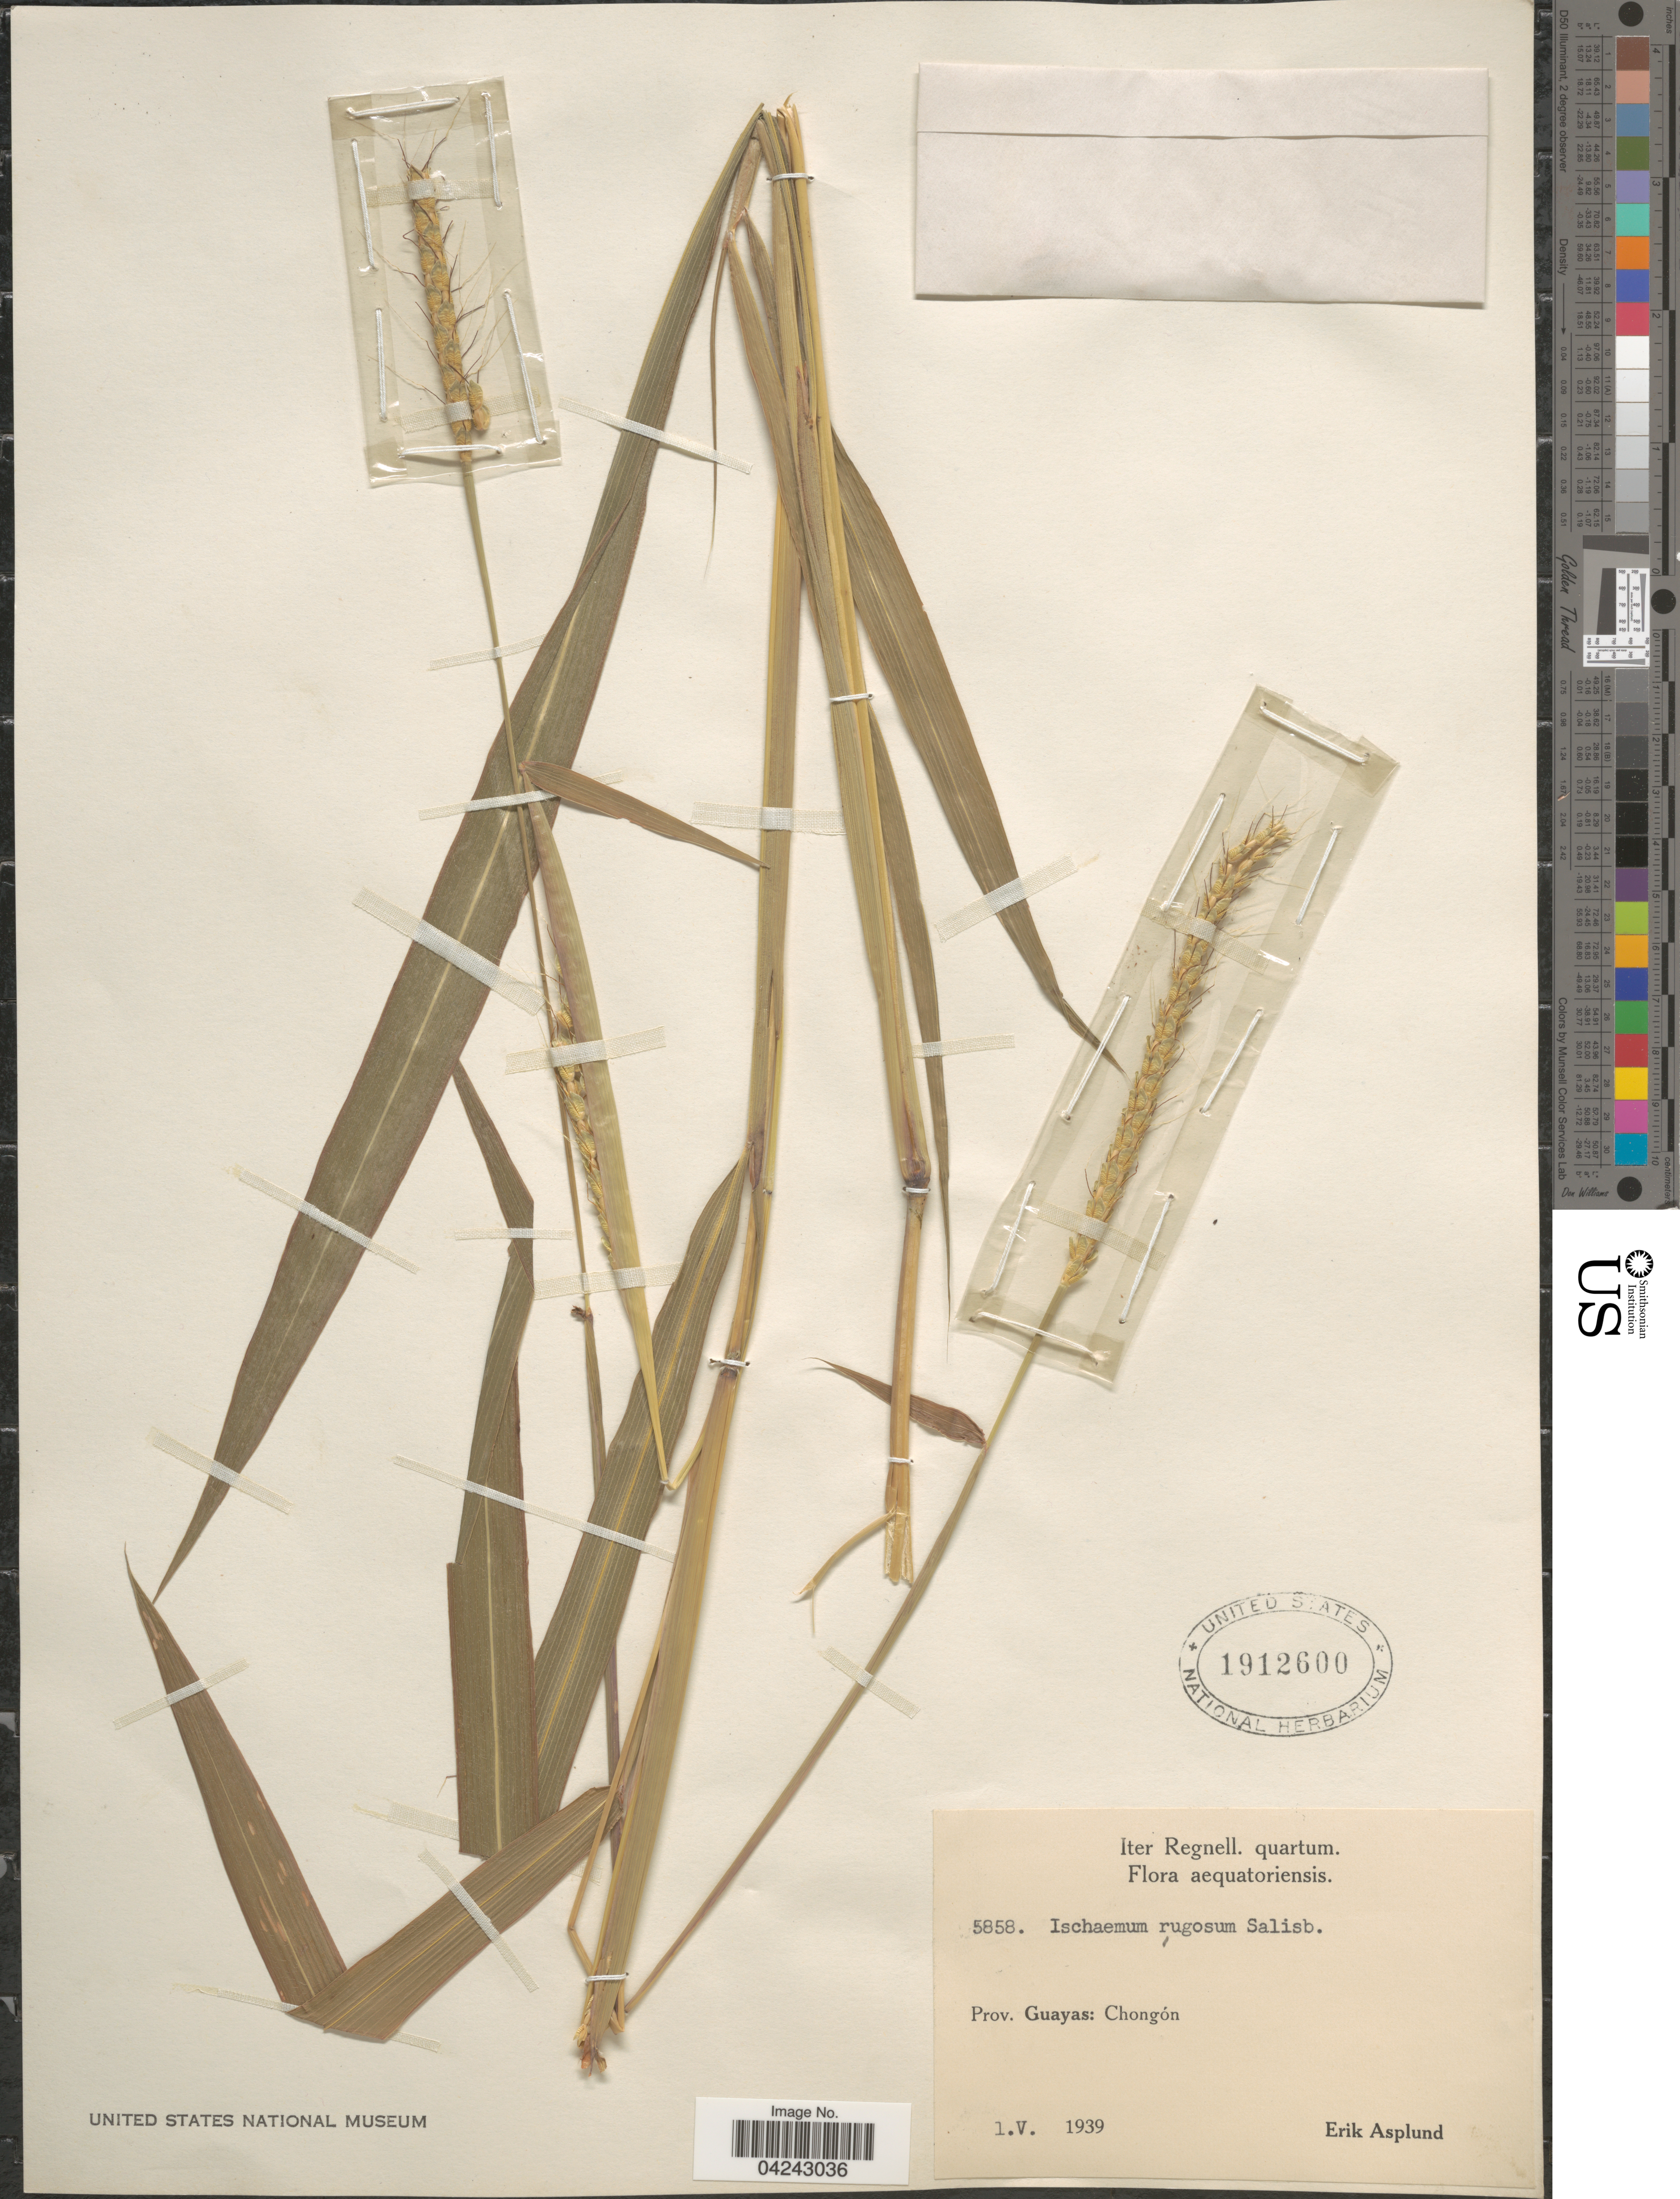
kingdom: Plantae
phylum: Tracheophyta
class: Liliopsida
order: Poales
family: Poaceae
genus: Ischaemum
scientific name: Ischaemum rugosum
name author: Salisb.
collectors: E. Asplund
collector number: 5858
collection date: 1939-05-01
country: Ecuador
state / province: Guayas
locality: Iter Regnell. quartum. Chongón.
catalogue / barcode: US 1912600